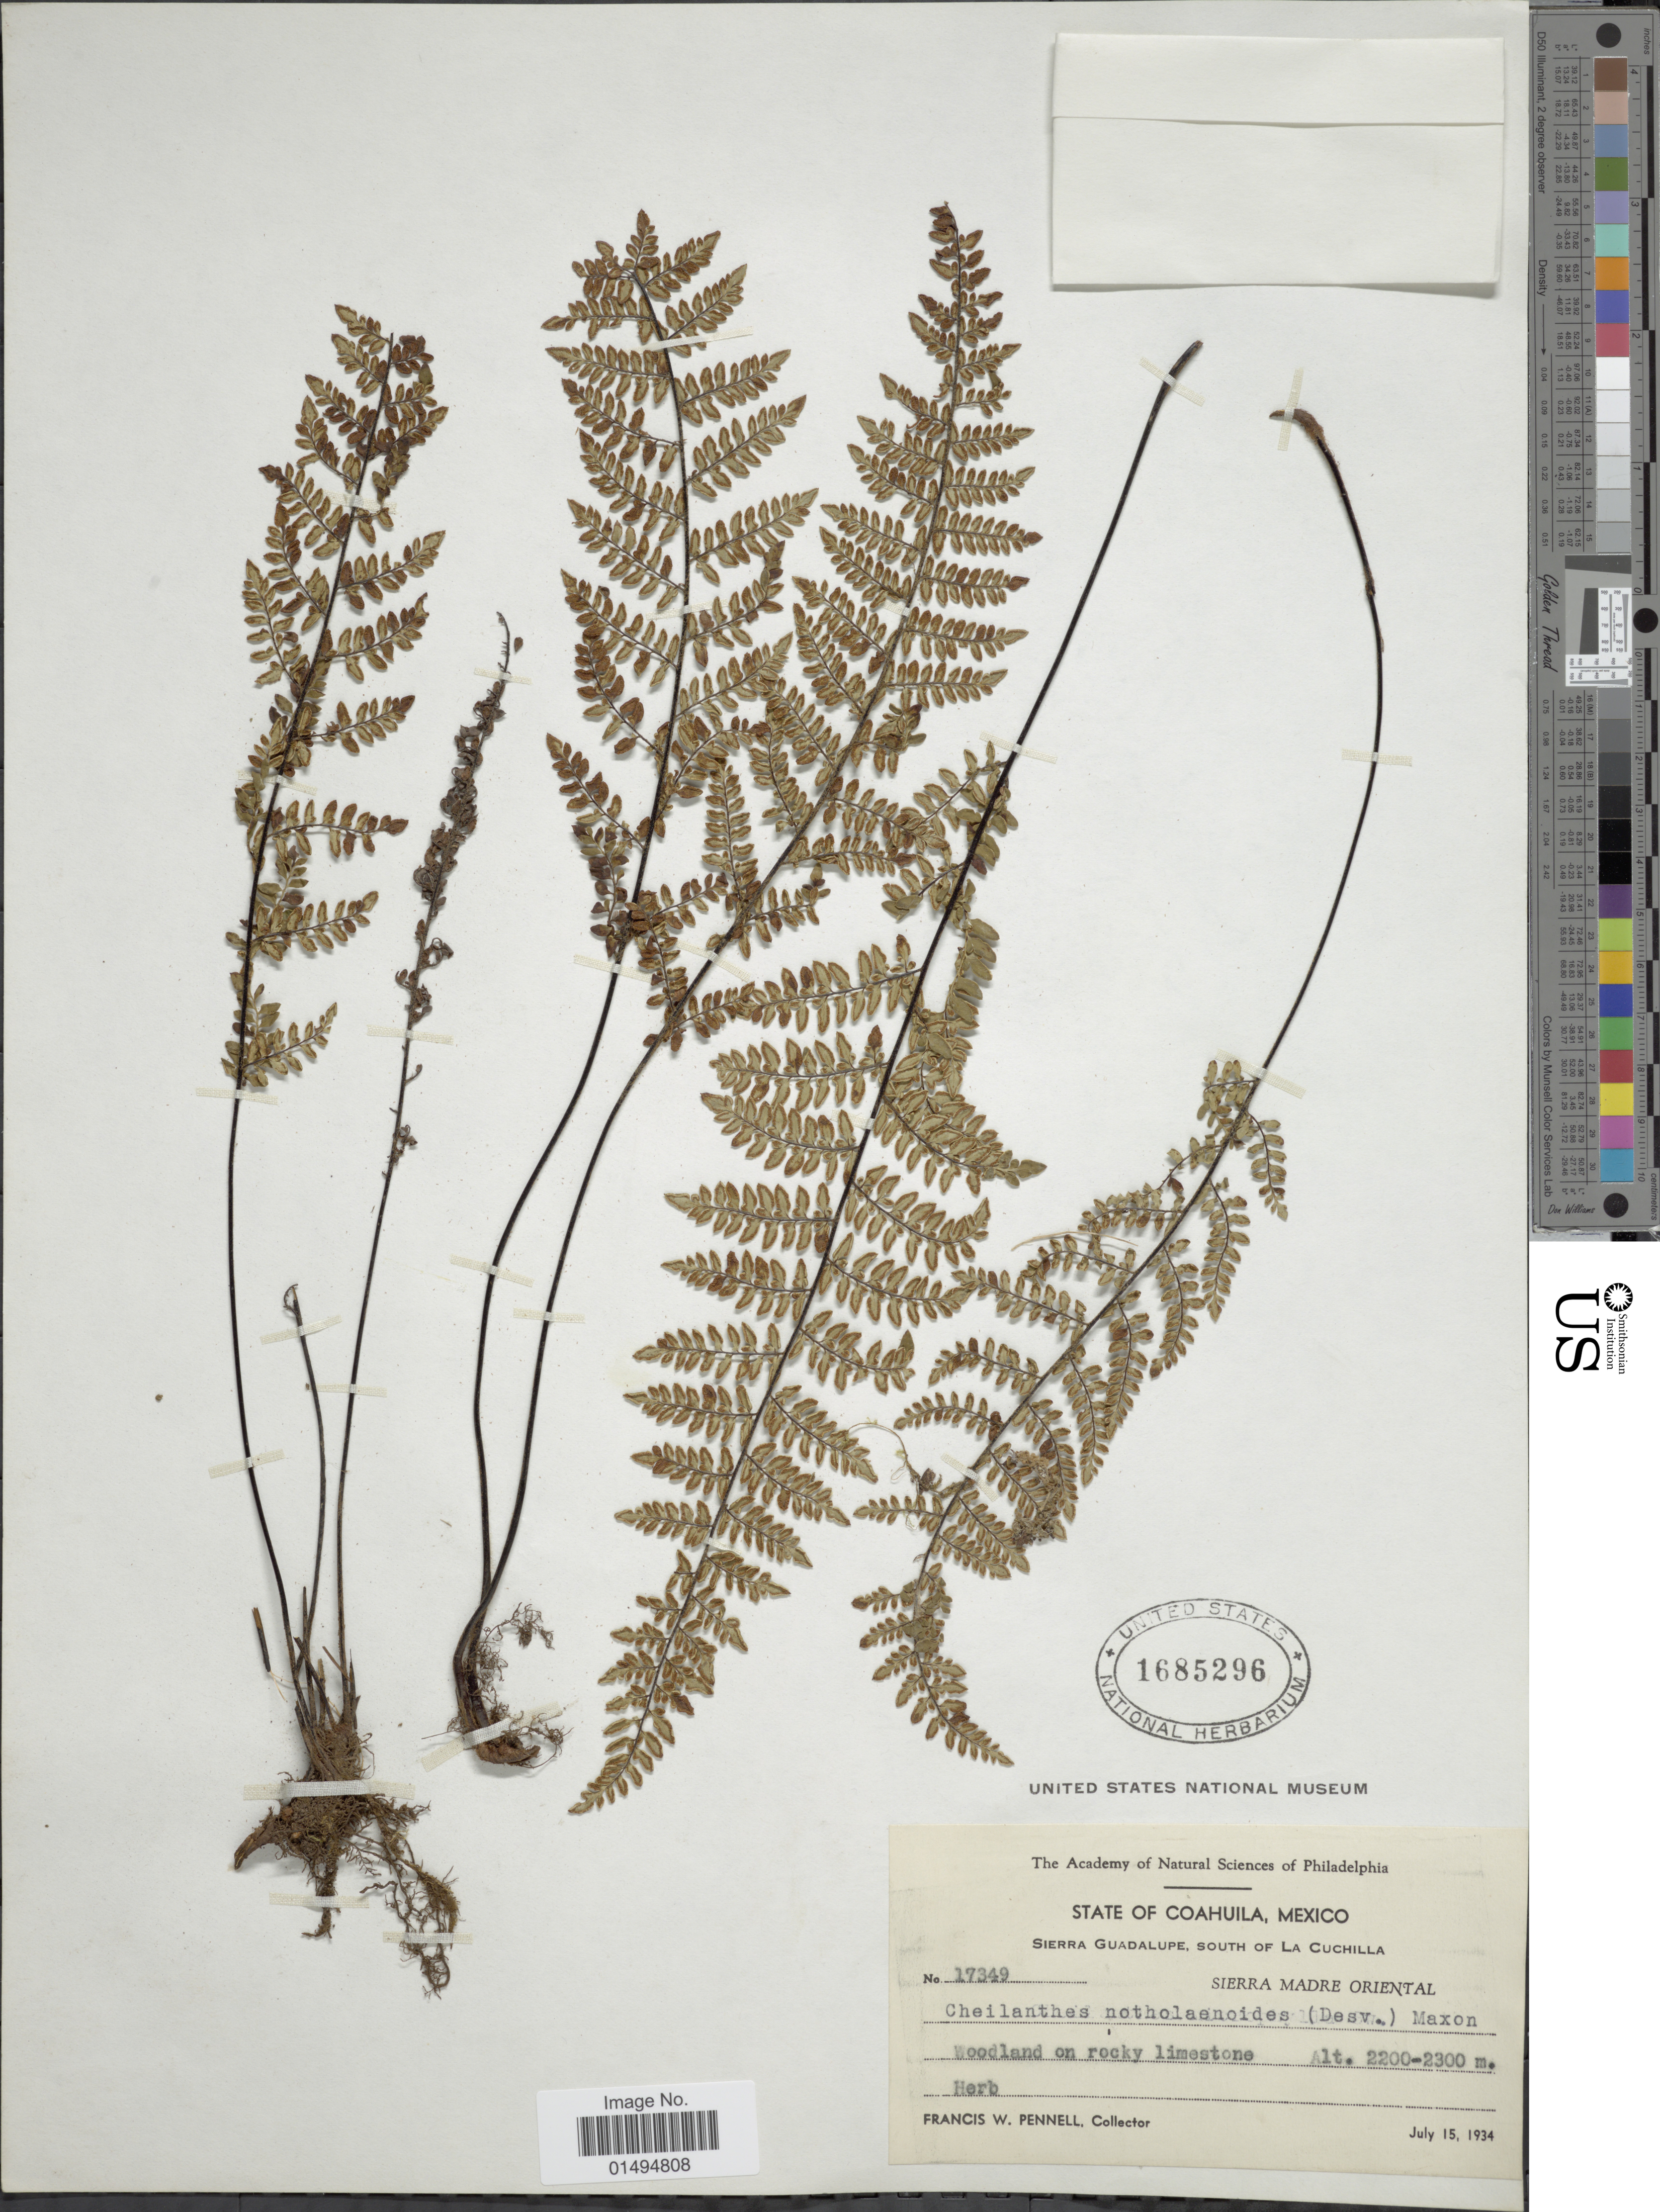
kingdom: Plantae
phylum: Tracheophyta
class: Polypodiopsida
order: Polypodiales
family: Pteridaceae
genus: Myriopteris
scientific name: Myriopteris notholaenoides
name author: (Desv.) Grusz & Windham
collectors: F. W. Pennell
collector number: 17349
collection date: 1934-07-15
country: Mexico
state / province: Coahuila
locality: Sierra Guadalupe, south of La Cuchilla, Sierra Madre Oriental.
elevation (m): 2200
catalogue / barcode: US 1685296